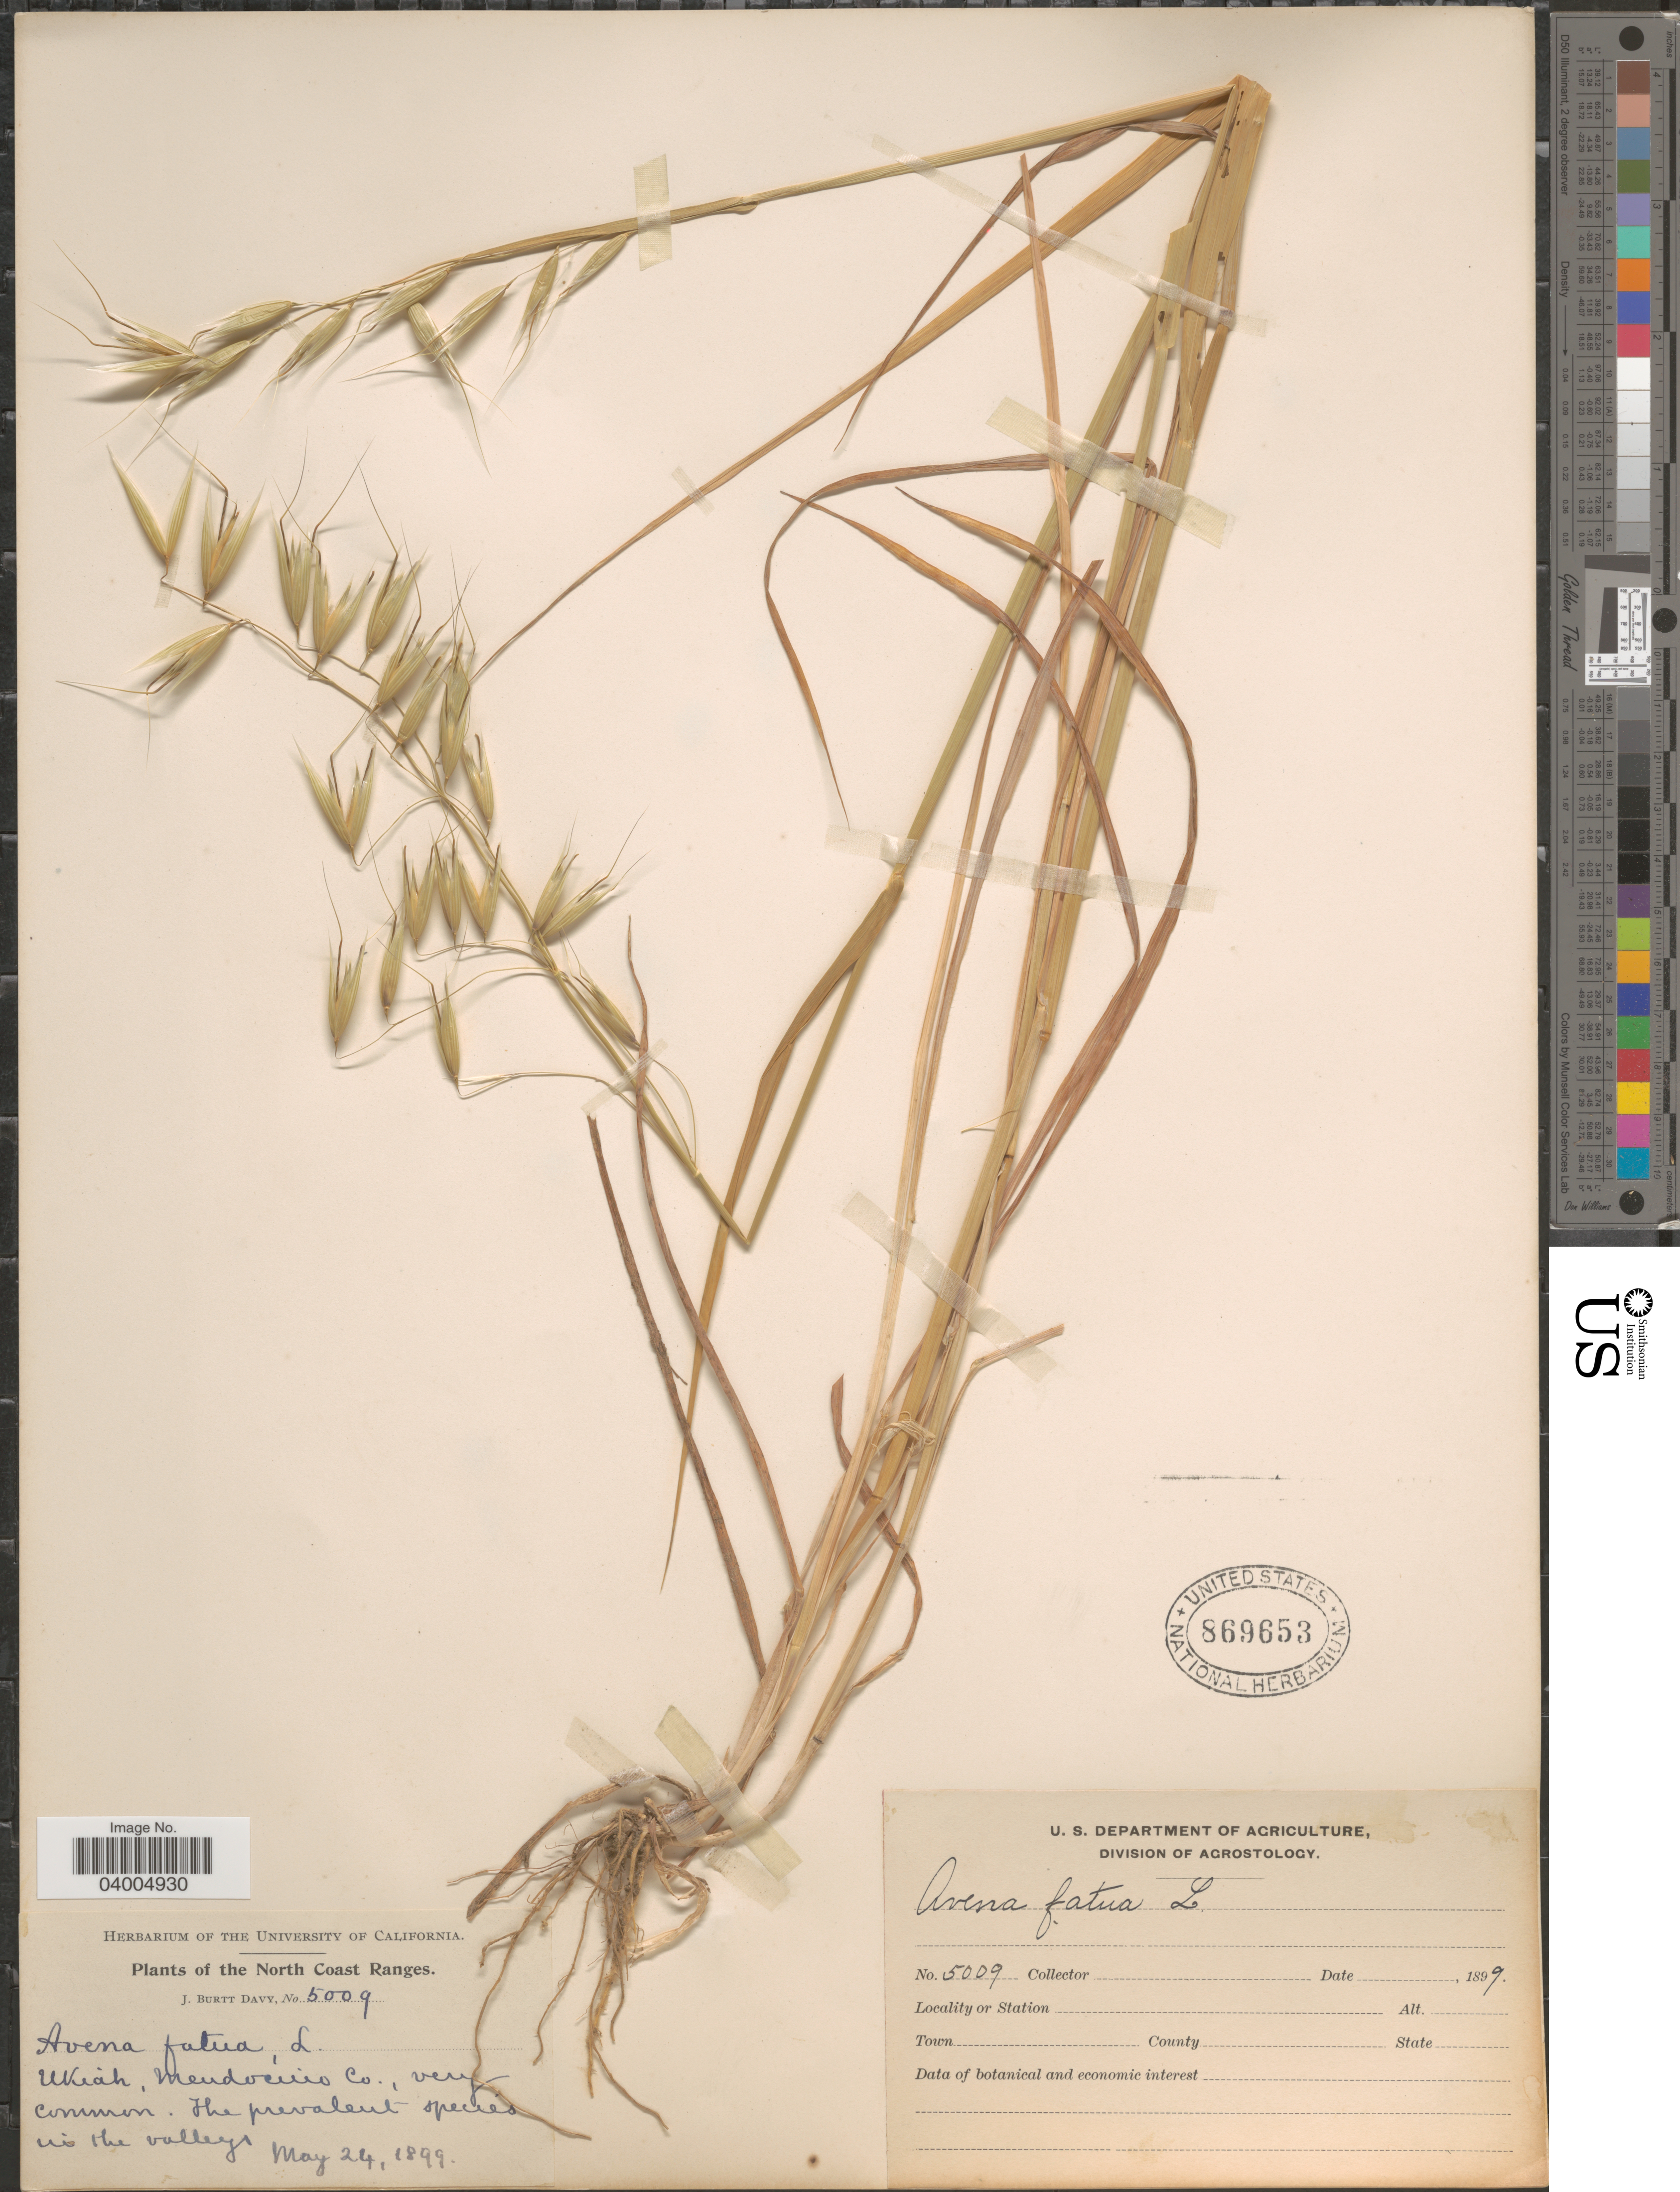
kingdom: Plantae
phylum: Tracheophyta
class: Liliopsida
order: Poales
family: Poaceae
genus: Avena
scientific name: Avena fatua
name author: L.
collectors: J. Burtt Davy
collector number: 5009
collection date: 1899-05-24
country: United States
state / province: California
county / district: Mendocino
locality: The North Coast Ranges. Ukiah, Mendocino Co.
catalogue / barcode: US 869653